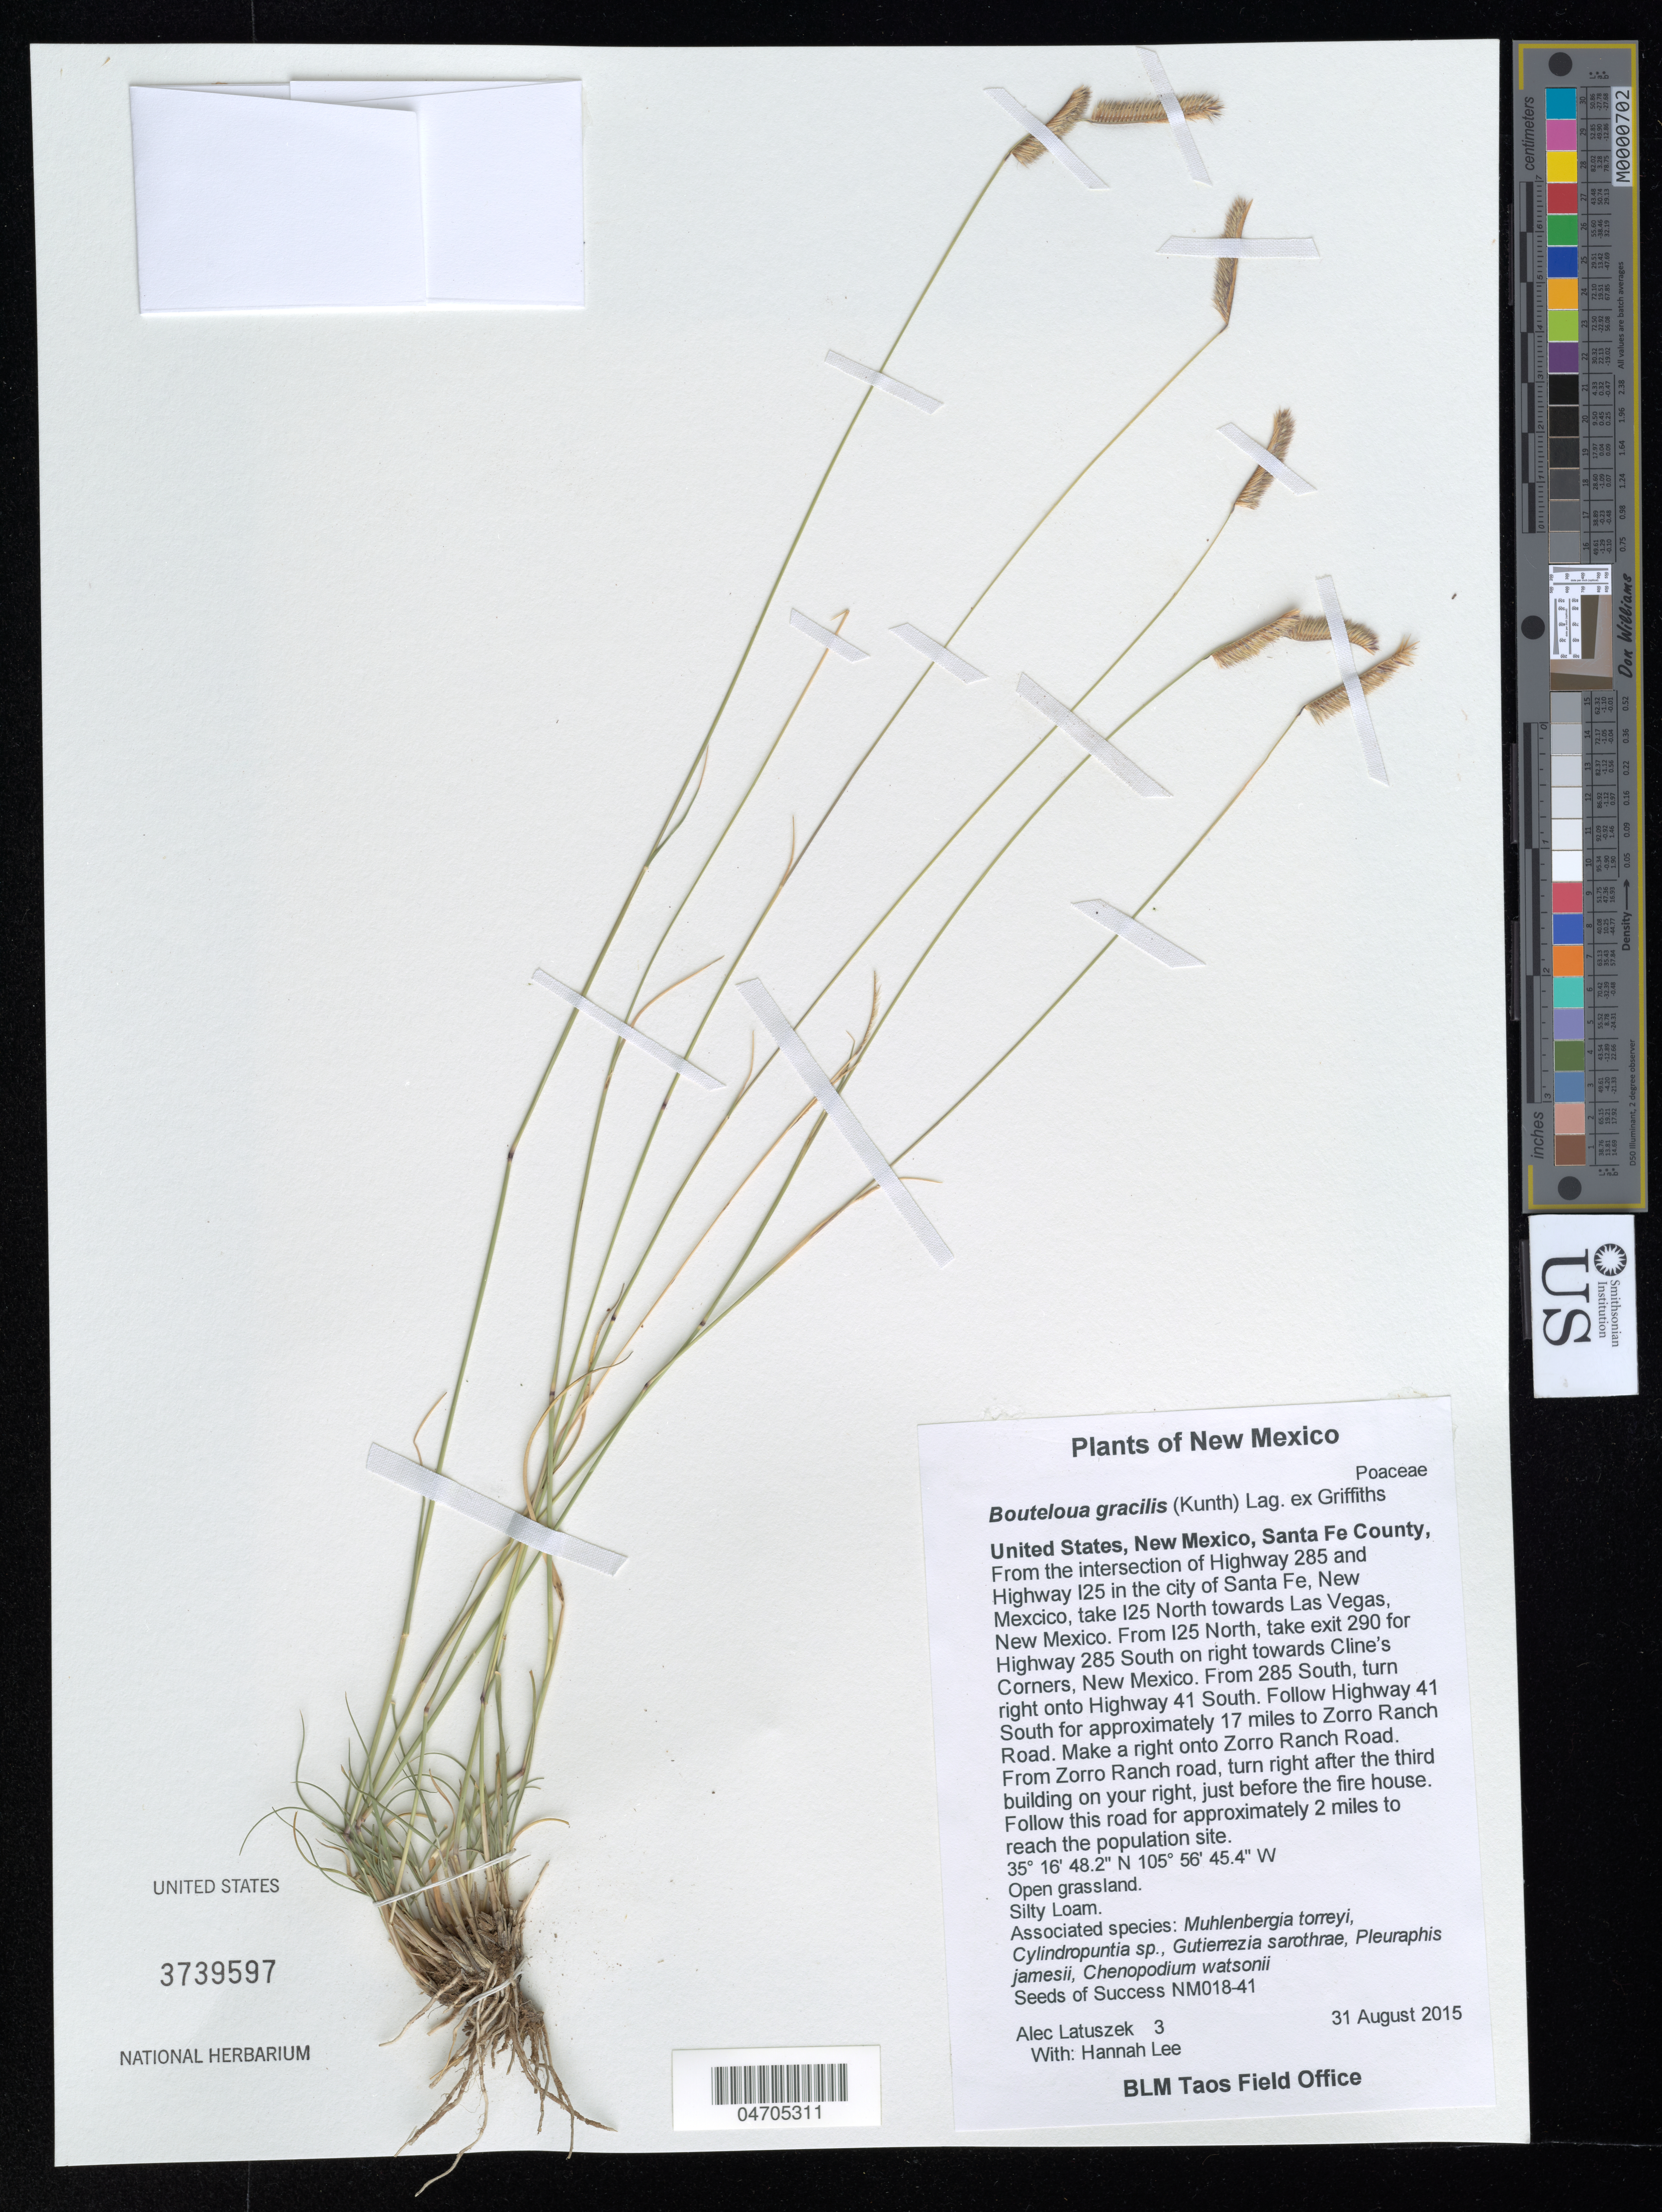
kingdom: Plantae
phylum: Tracheophyta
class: Liliopsida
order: Poales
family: Poaceae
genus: Bouteloua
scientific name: Bouteloua gracilis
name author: (Kunth) Lag. ex Griffiths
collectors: A. Latuszek & H. Lee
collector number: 3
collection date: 2015-08-31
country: United States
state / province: New Mexico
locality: Santa Fe County, From the intersection of Highway 285 and Highway I25 in the city of Santa Fe, New Mexcico, take I25 North towards Las Vegas, New Mexico. From I25 North, take exit 290 for Highway 285 South on right towards Cline's Corners, New Mexico. From 285 South, turn right onto Highway 41 South. Follow Highway 41 South for approximately 17 miles to Zorro Ranch Road. Make a right onto Zorro Ranch Road. From Zorro Ranch road, turn right after the third building on your right, just before the fire house. Follow this road for approximately 2 miles to reach the population site.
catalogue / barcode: US 3739597